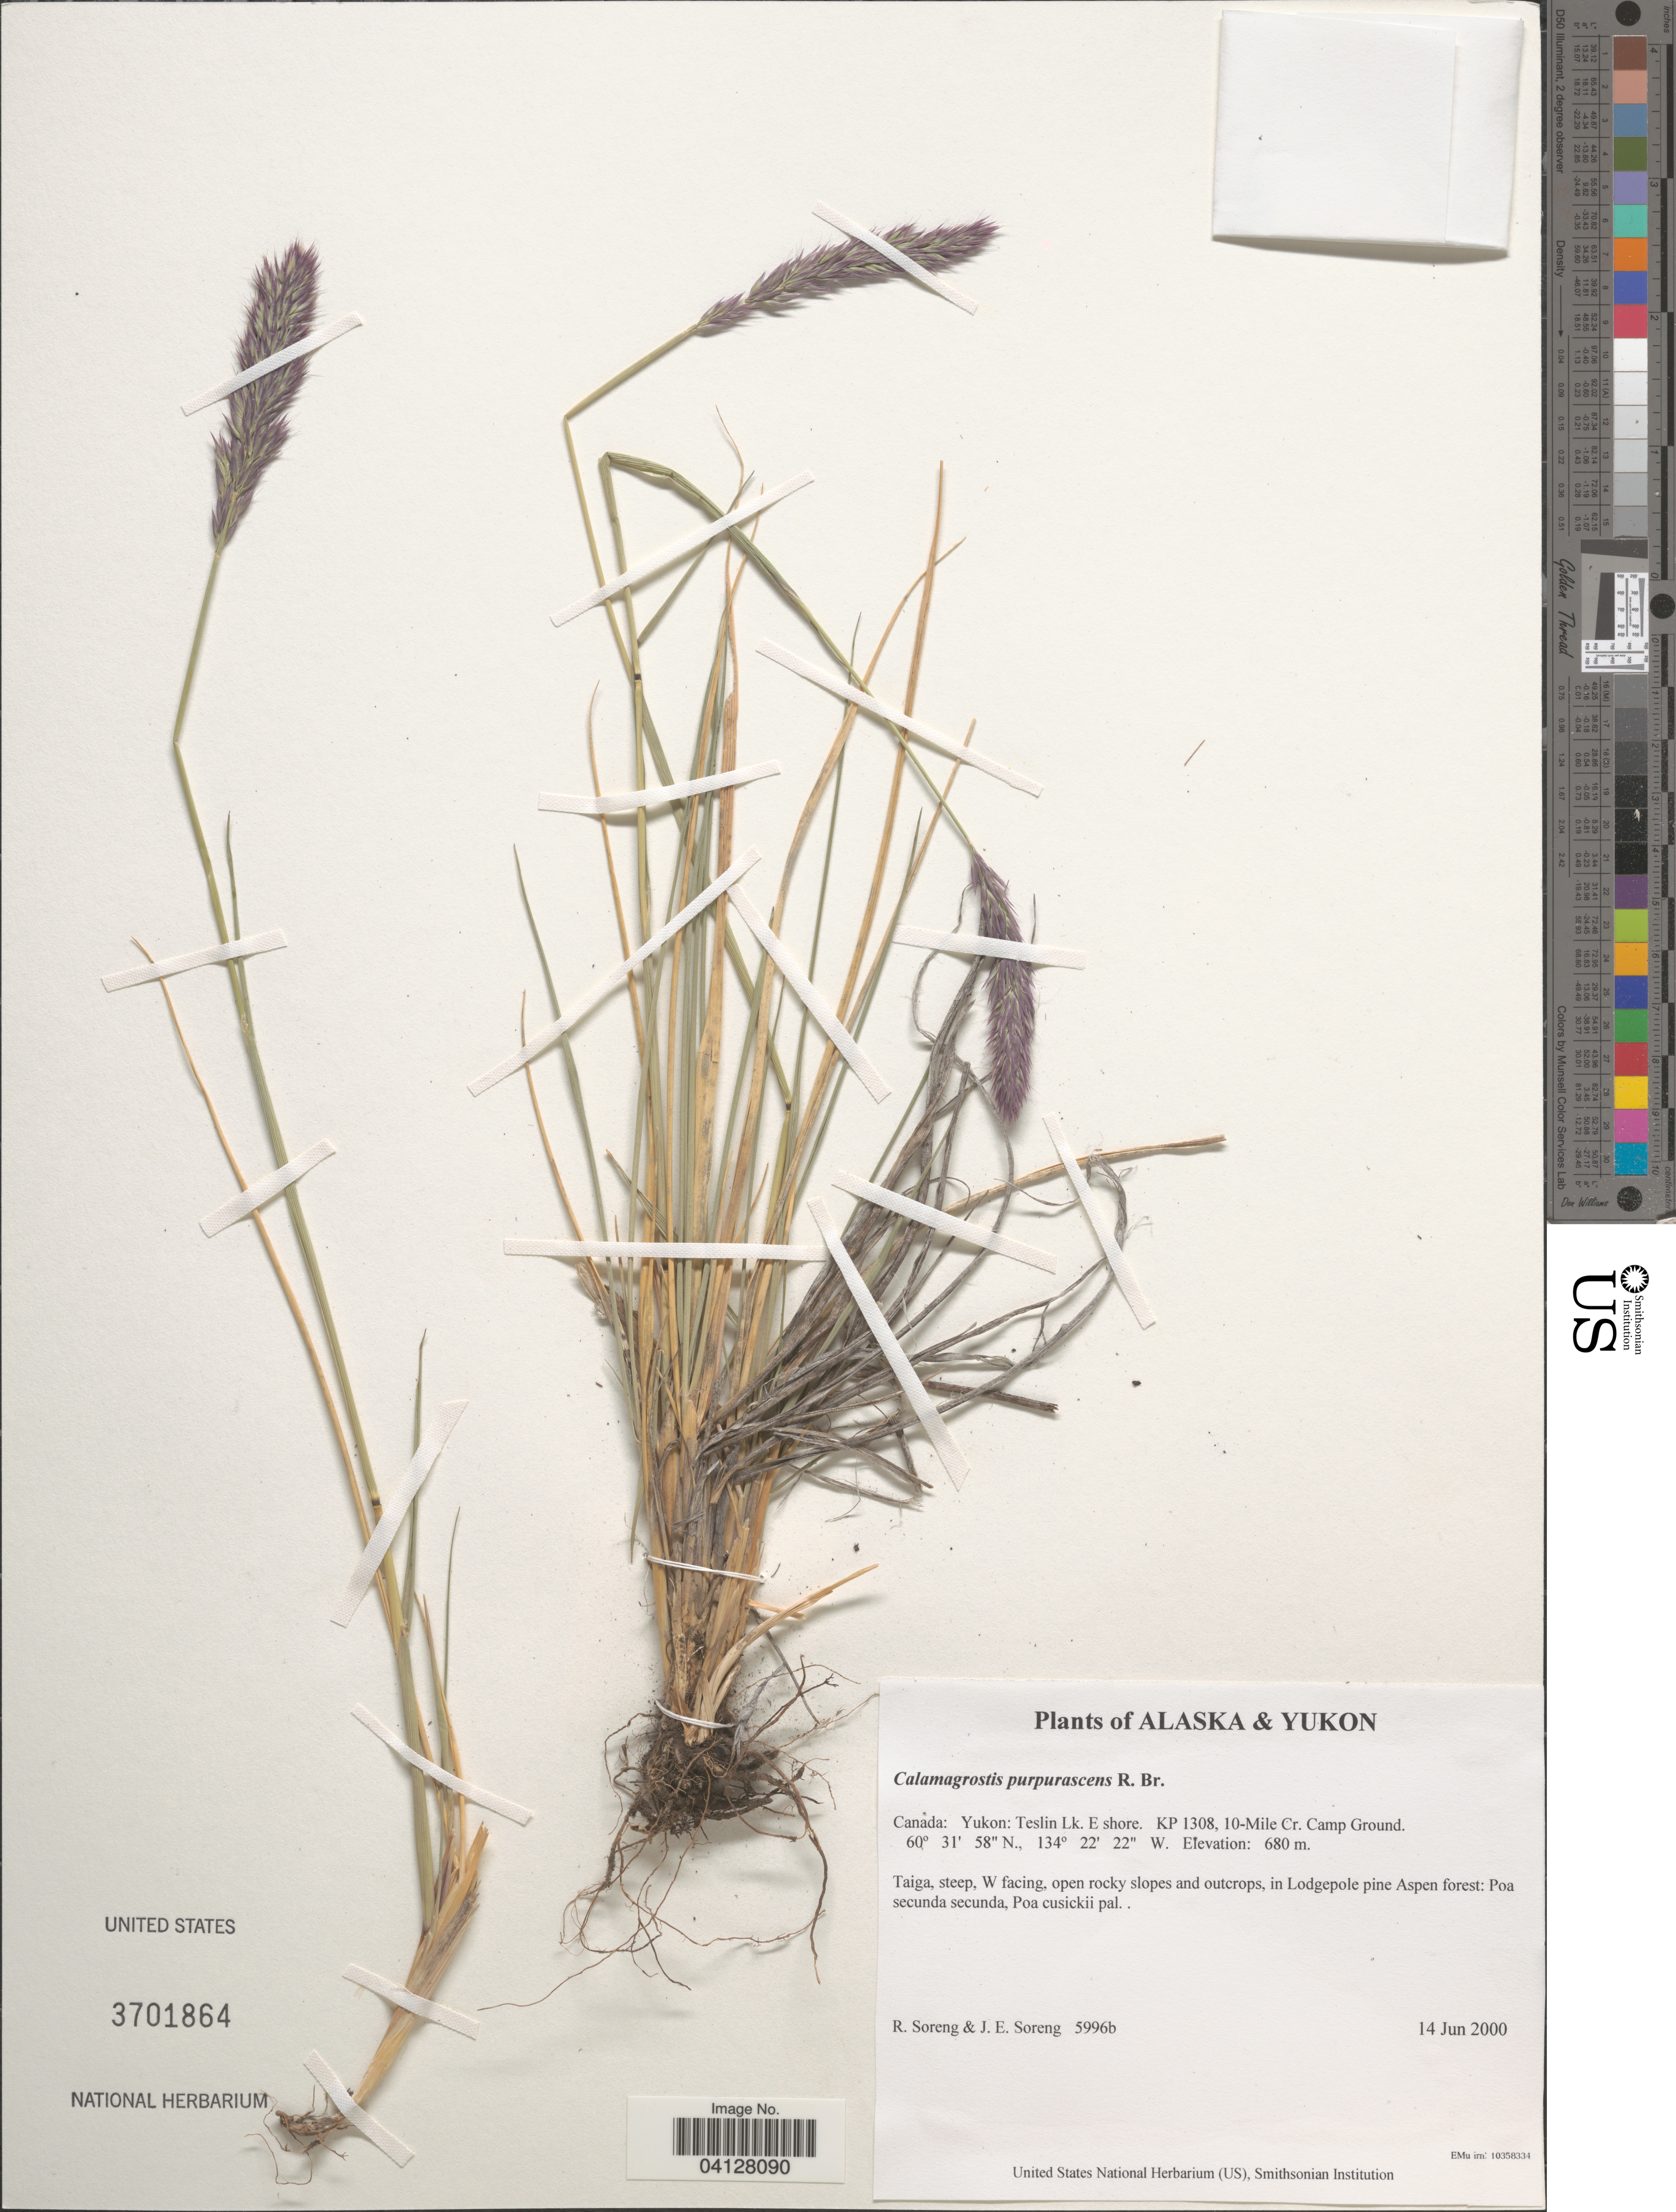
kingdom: Plantae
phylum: Tracheophyta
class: Liliopsida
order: Poales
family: Poaceae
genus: Calamagrostis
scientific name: Calamagrostis purpurascens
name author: R. Br.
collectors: R. J. Soreng & J. E. Soreng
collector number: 5996b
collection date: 2000-06-14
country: Canada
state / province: Yukon Territory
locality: Teslin Lk. E shore. KP 1308, 10-Mile Cr. Camp Ground.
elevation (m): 680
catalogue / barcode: US 3701864